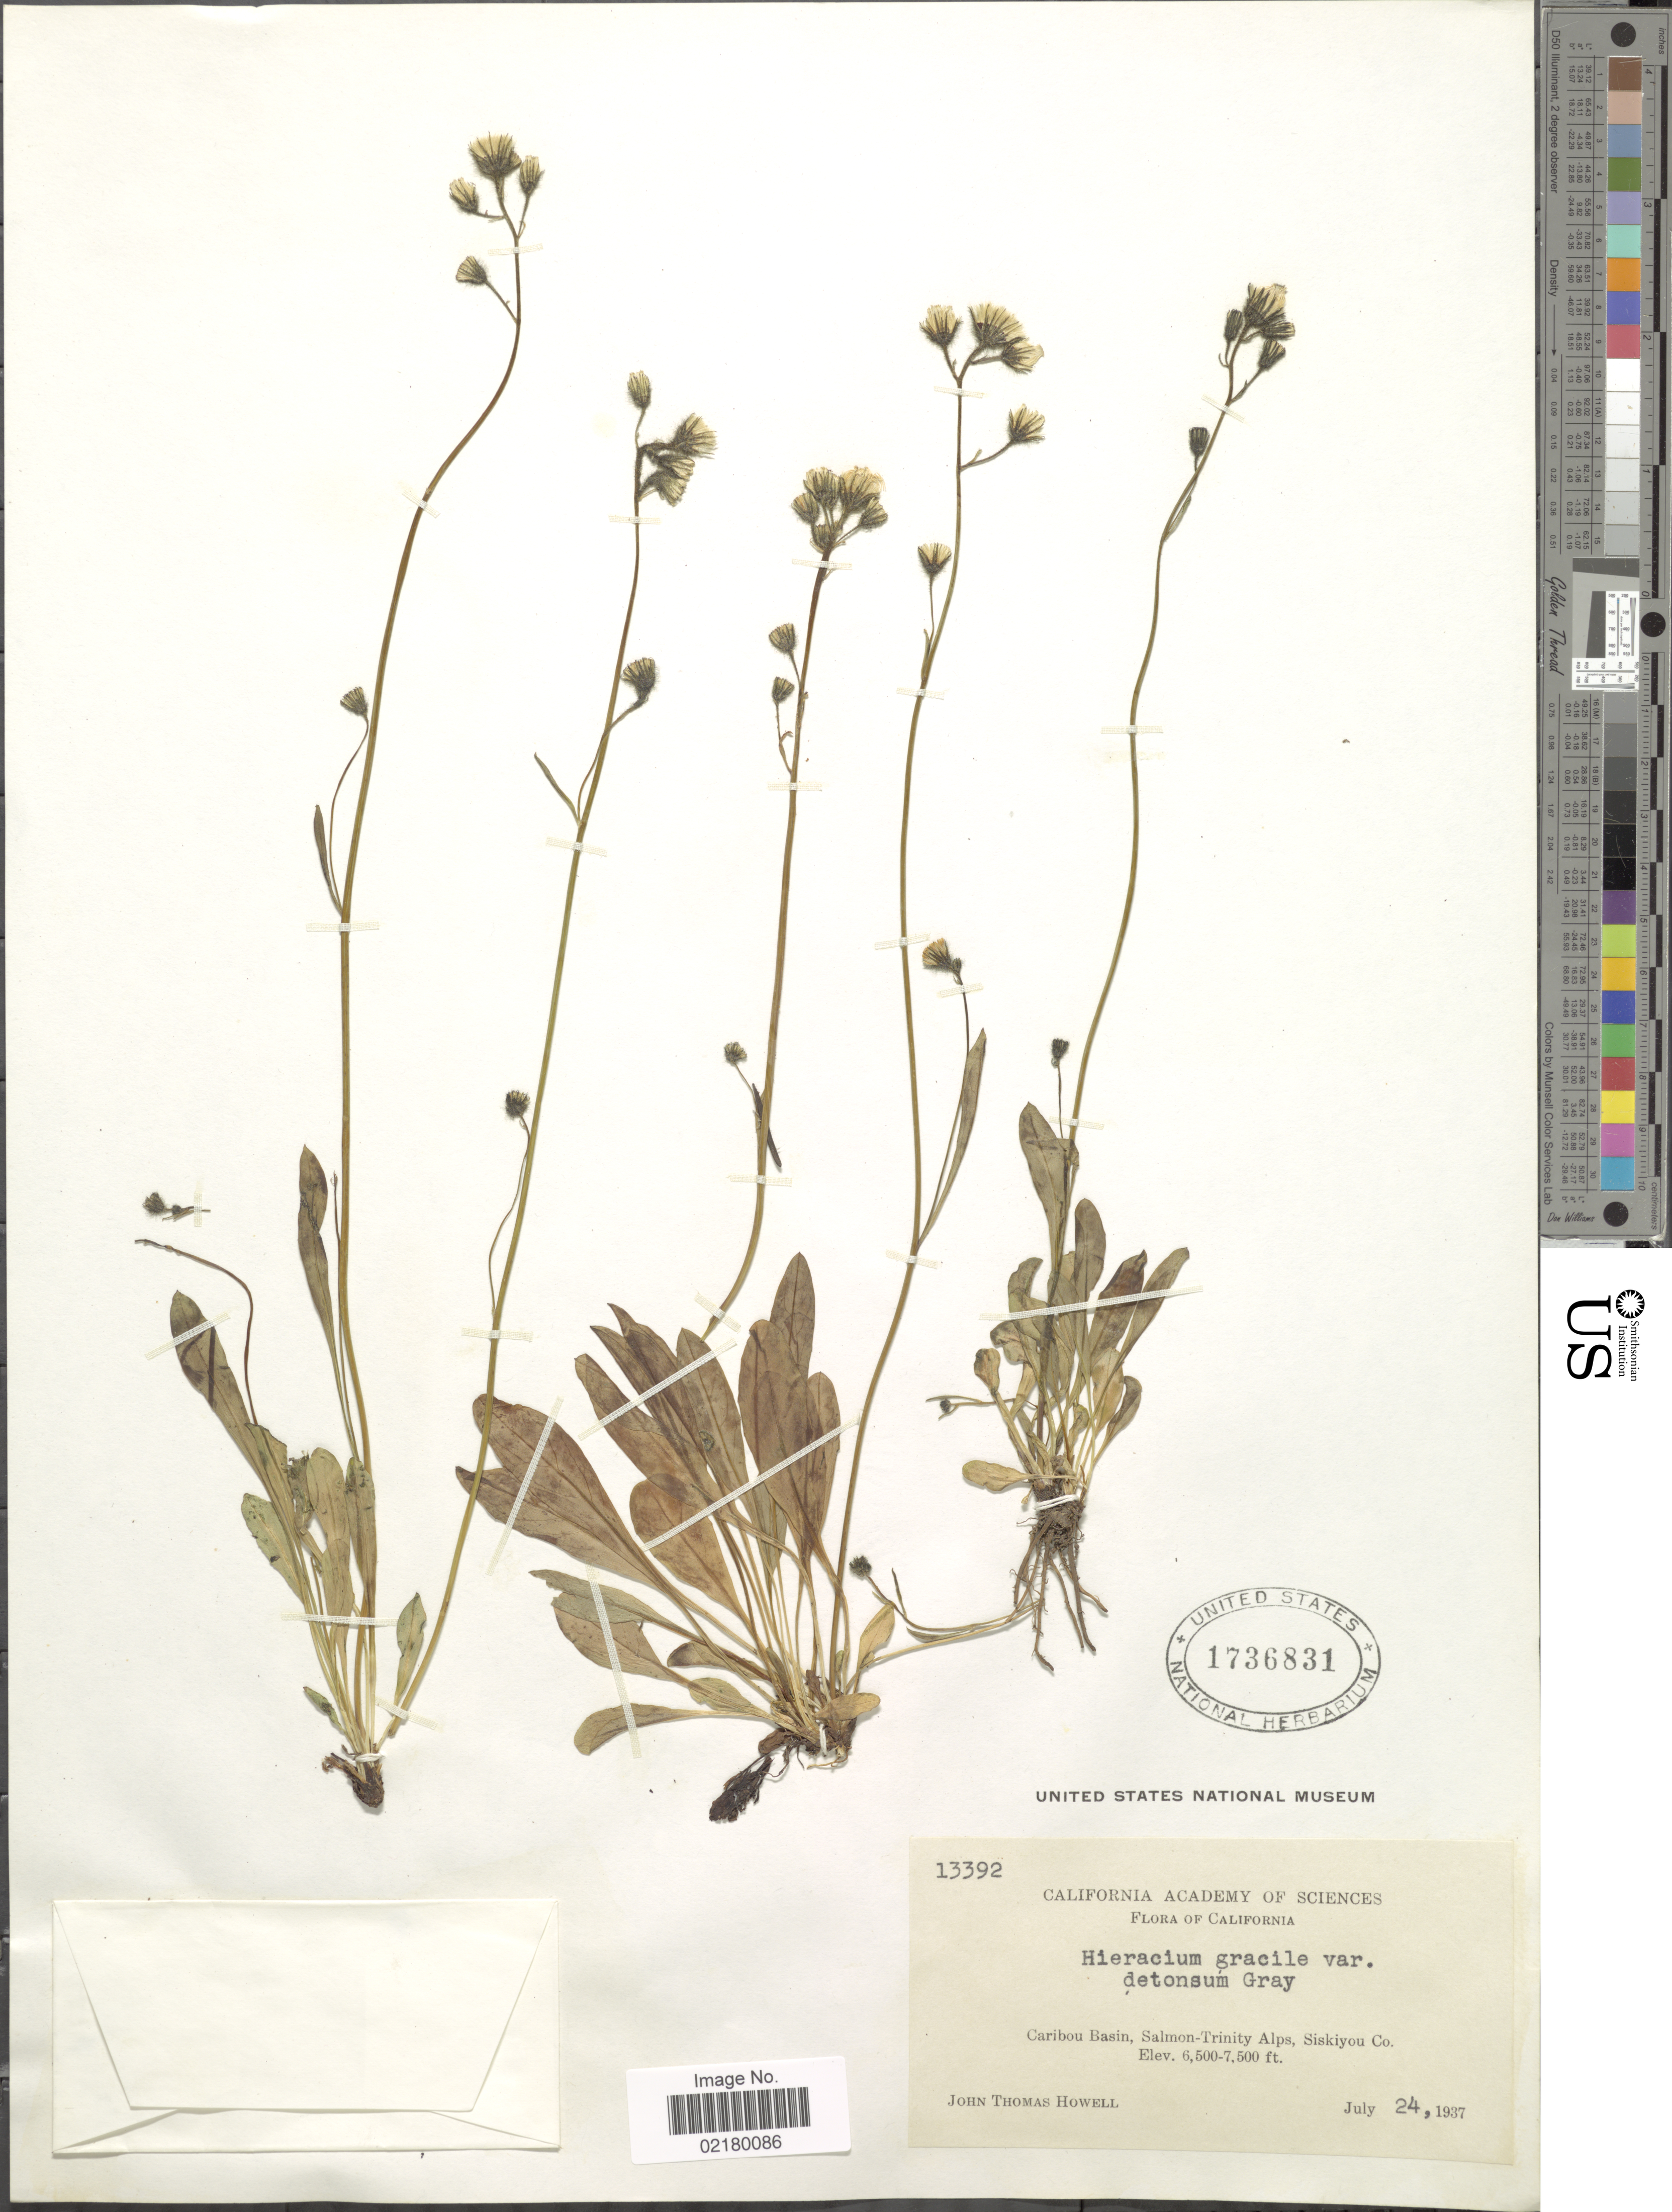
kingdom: Plantae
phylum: Tracheophyta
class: Magnoliopsida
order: Asterales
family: Asteraceae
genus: Hieracium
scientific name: Hieracium triste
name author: Willd. ex Spreng.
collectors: J. T. Howell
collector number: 13392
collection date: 1937-07-24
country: United States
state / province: California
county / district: Siskiyou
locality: Caribou Basin, Salmon-Trinity Alps, Siskiyou Co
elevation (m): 1981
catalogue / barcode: US 1736831